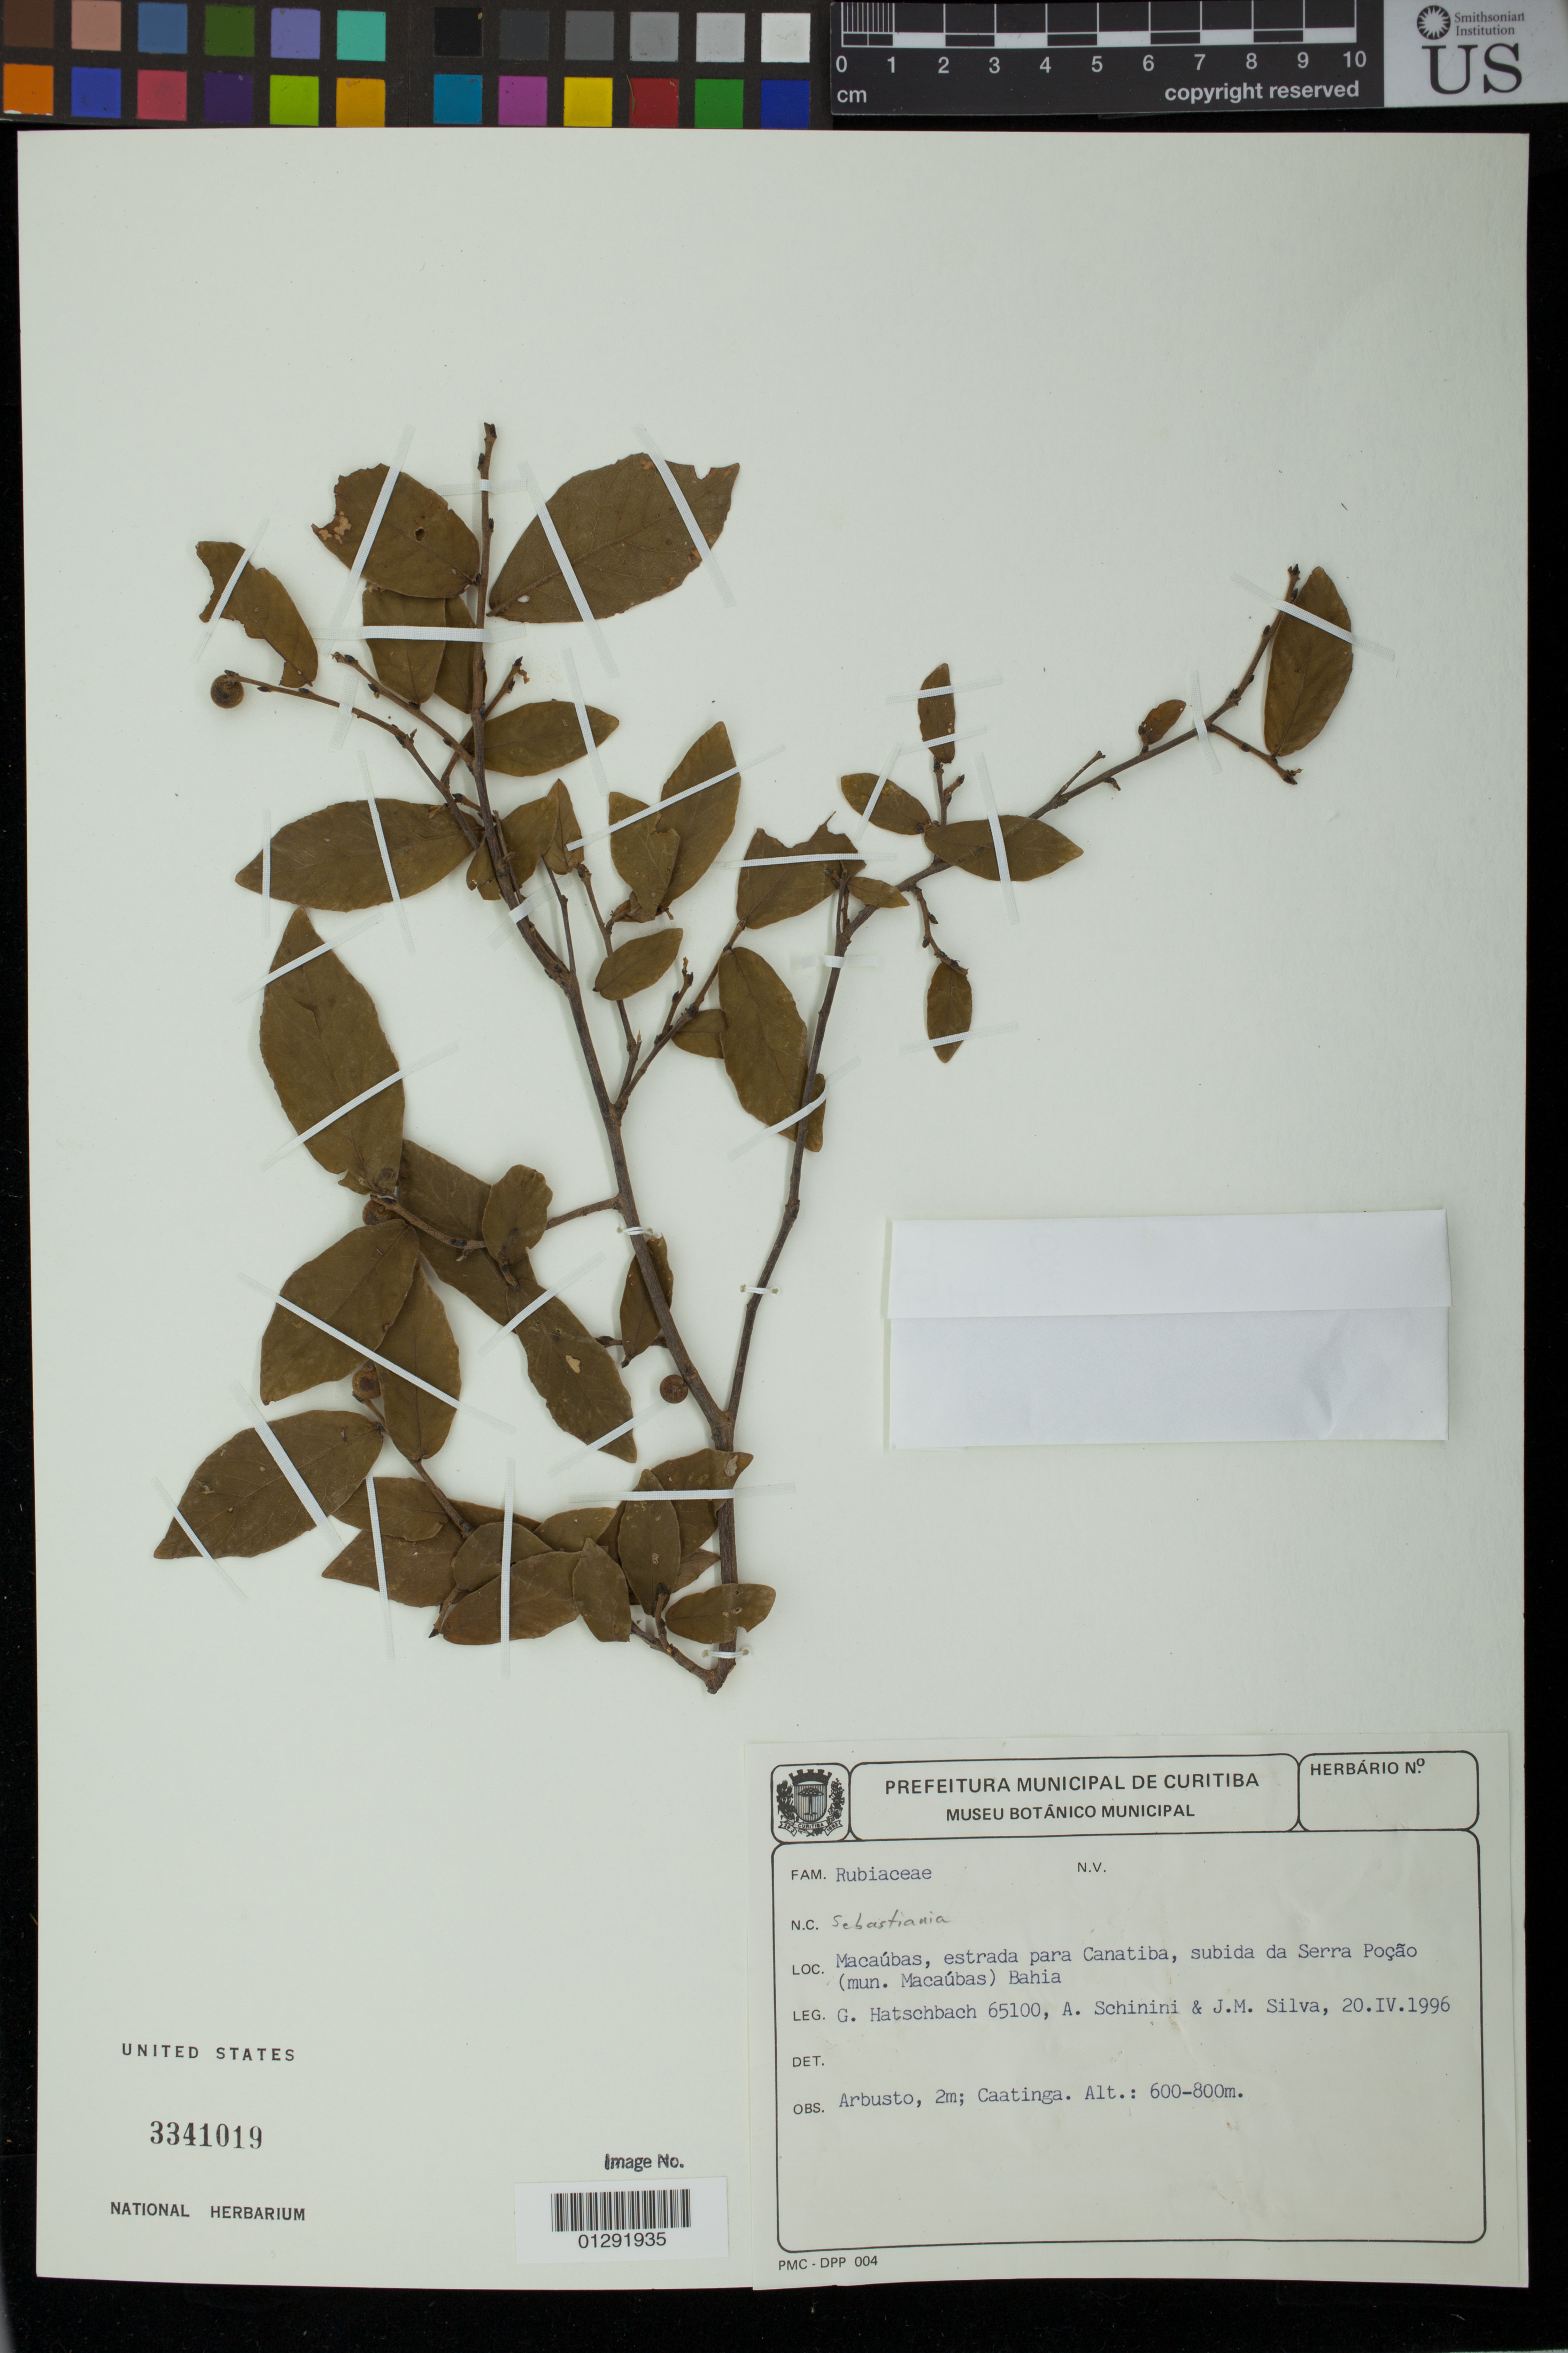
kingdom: Plantae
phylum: Tracheophyta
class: Magnoliopsida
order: Malpighiales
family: Euphorbiaceae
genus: Sebastiania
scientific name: Sebastiania sp.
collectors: G. Hatschbach, A. Schinini & J. M. Silva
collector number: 65100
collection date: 1996-04-20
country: Brazil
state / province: Bahia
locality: Macaubas, estrada para Canatiba, subida de Serra Pocao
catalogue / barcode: US 3341019